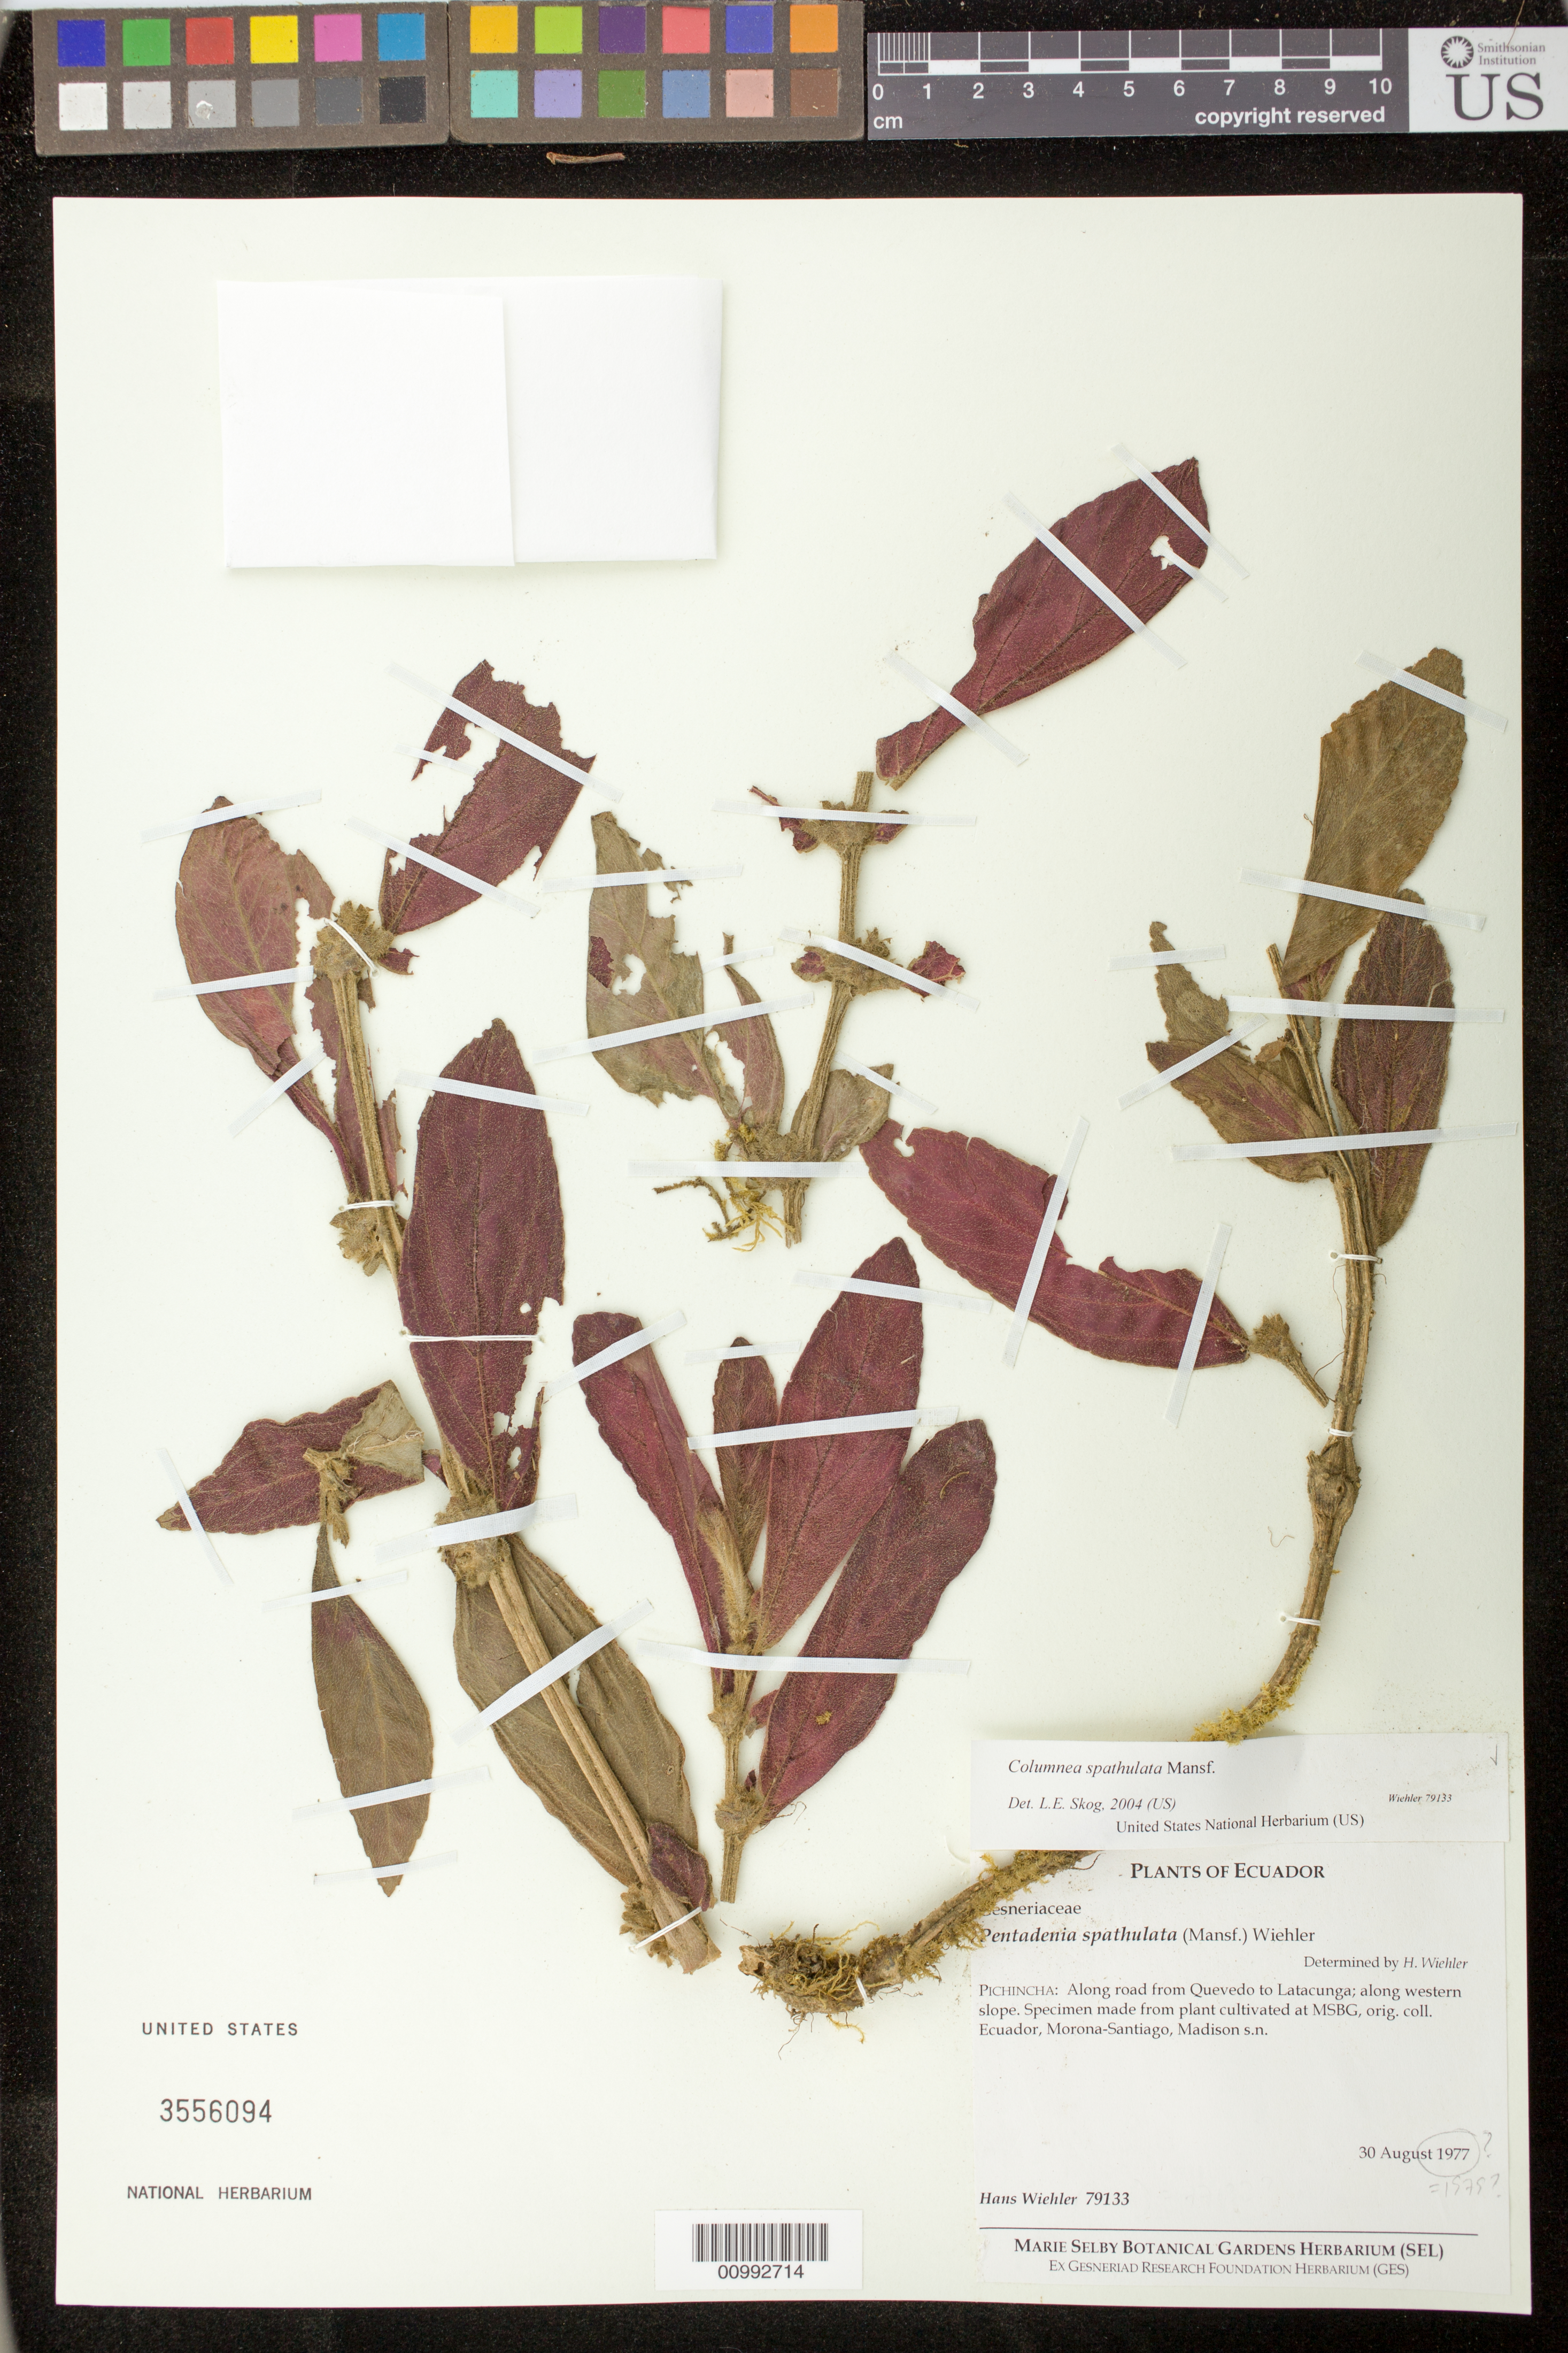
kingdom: Plantae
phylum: Tracheophyta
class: Magnoliopsida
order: Lamiales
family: Gesneriaceae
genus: Columnea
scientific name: Columnea spathulata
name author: Mansf.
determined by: Skog, Laurence E.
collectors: H. J. Wiehler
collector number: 79133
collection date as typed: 30 Aug 1977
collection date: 1977-08-30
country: Ecuador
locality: Cultivated at Marie Selby Botanical Gardens, Sarasota, Florida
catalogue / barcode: US 3556094